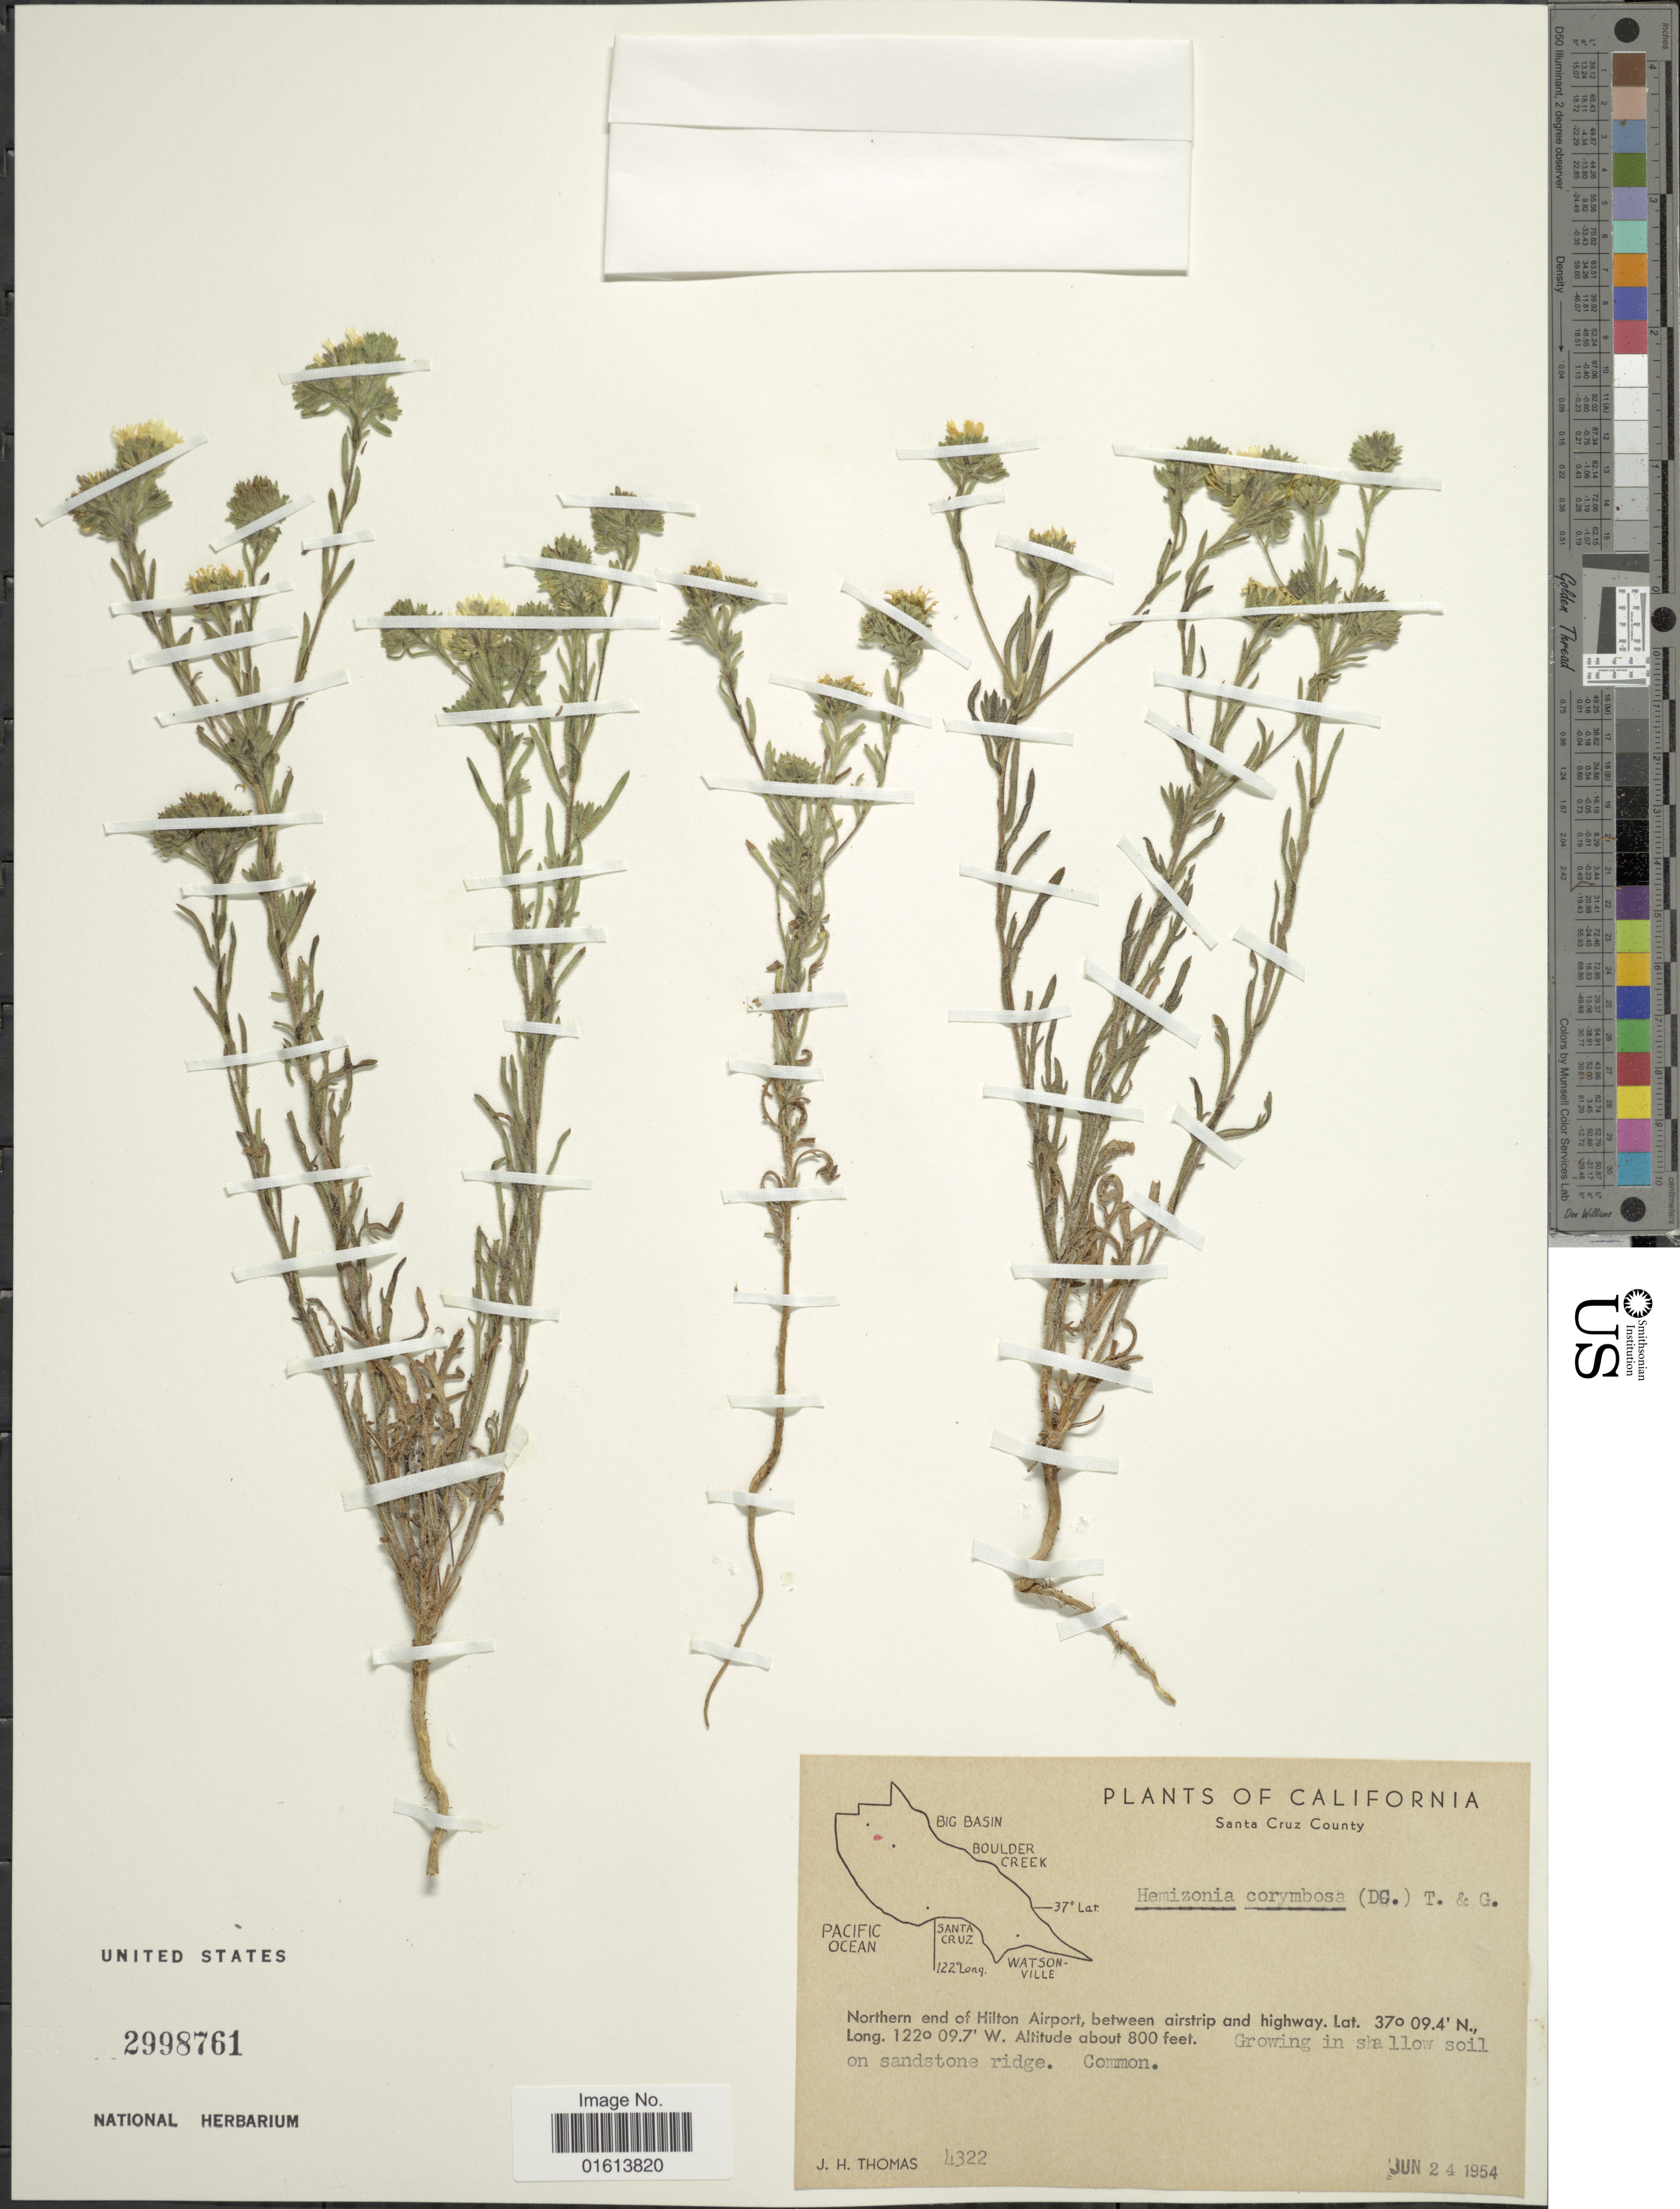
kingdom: Plantae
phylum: Tracheophyta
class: Magnoliopsida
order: Asterales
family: Asteraceae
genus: Deinandra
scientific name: Deinandra corymbosa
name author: (DC.) B.G. Baldwin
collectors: J. H. Thomas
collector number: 4322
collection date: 1954-06-24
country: United States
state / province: California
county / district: Santa Cruz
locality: California. Santa Cruz County. Northern end Hilton Airport, between airstrip and highway.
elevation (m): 244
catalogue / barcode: US 2998761